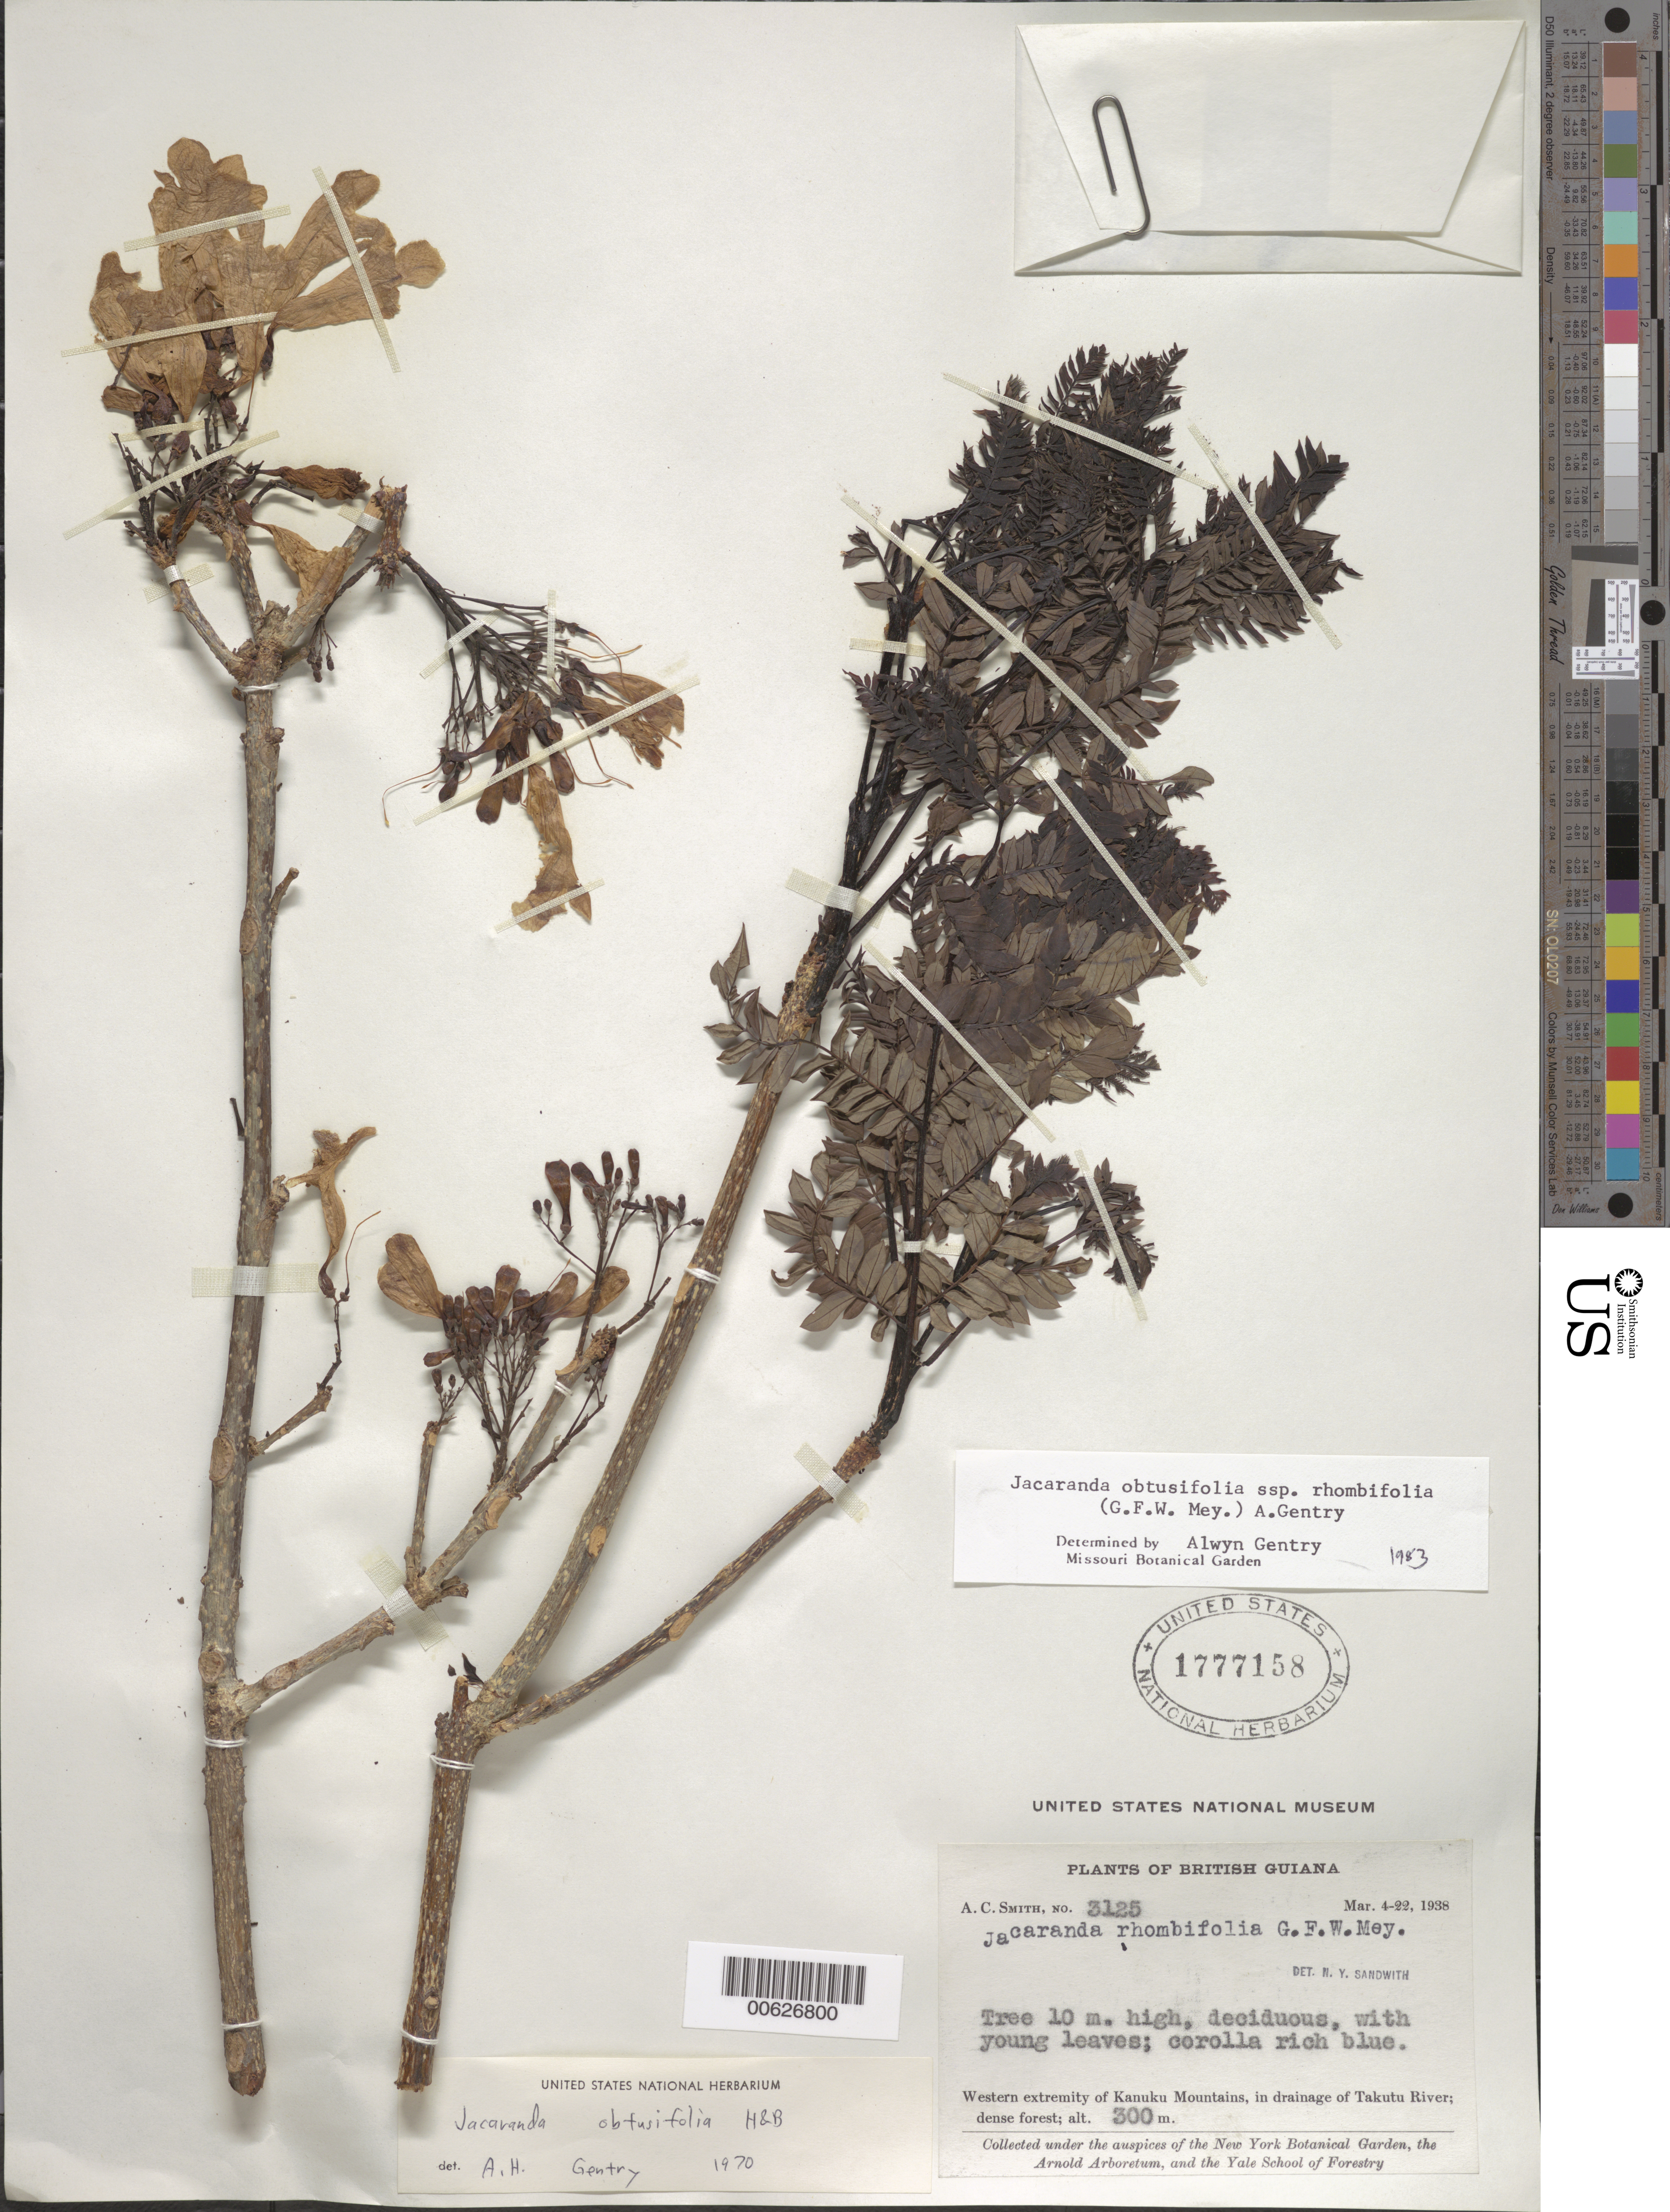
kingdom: Plantae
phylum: Tracheophyta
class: Magnoliopsida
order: Lamiales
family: Bignoniaceae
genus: Jacaranda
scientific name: Jacaranda obtusifolia subsp. rhombifolia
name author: (G. Mey.) A.H. Gentry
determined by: Gentry, A. H.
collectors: A. C. Smith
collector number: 3125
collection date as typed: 4-Mar-38 to 22-Mar-38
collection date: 1938-03-04/1938-03-22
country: Guyana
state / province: U. Takutu-U. Essequibo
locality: Kanuku Mts., drainage of Takutu R., western extremity of Kanuku Mountains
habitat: Dense forest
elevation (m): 300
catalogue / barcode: US 1777158